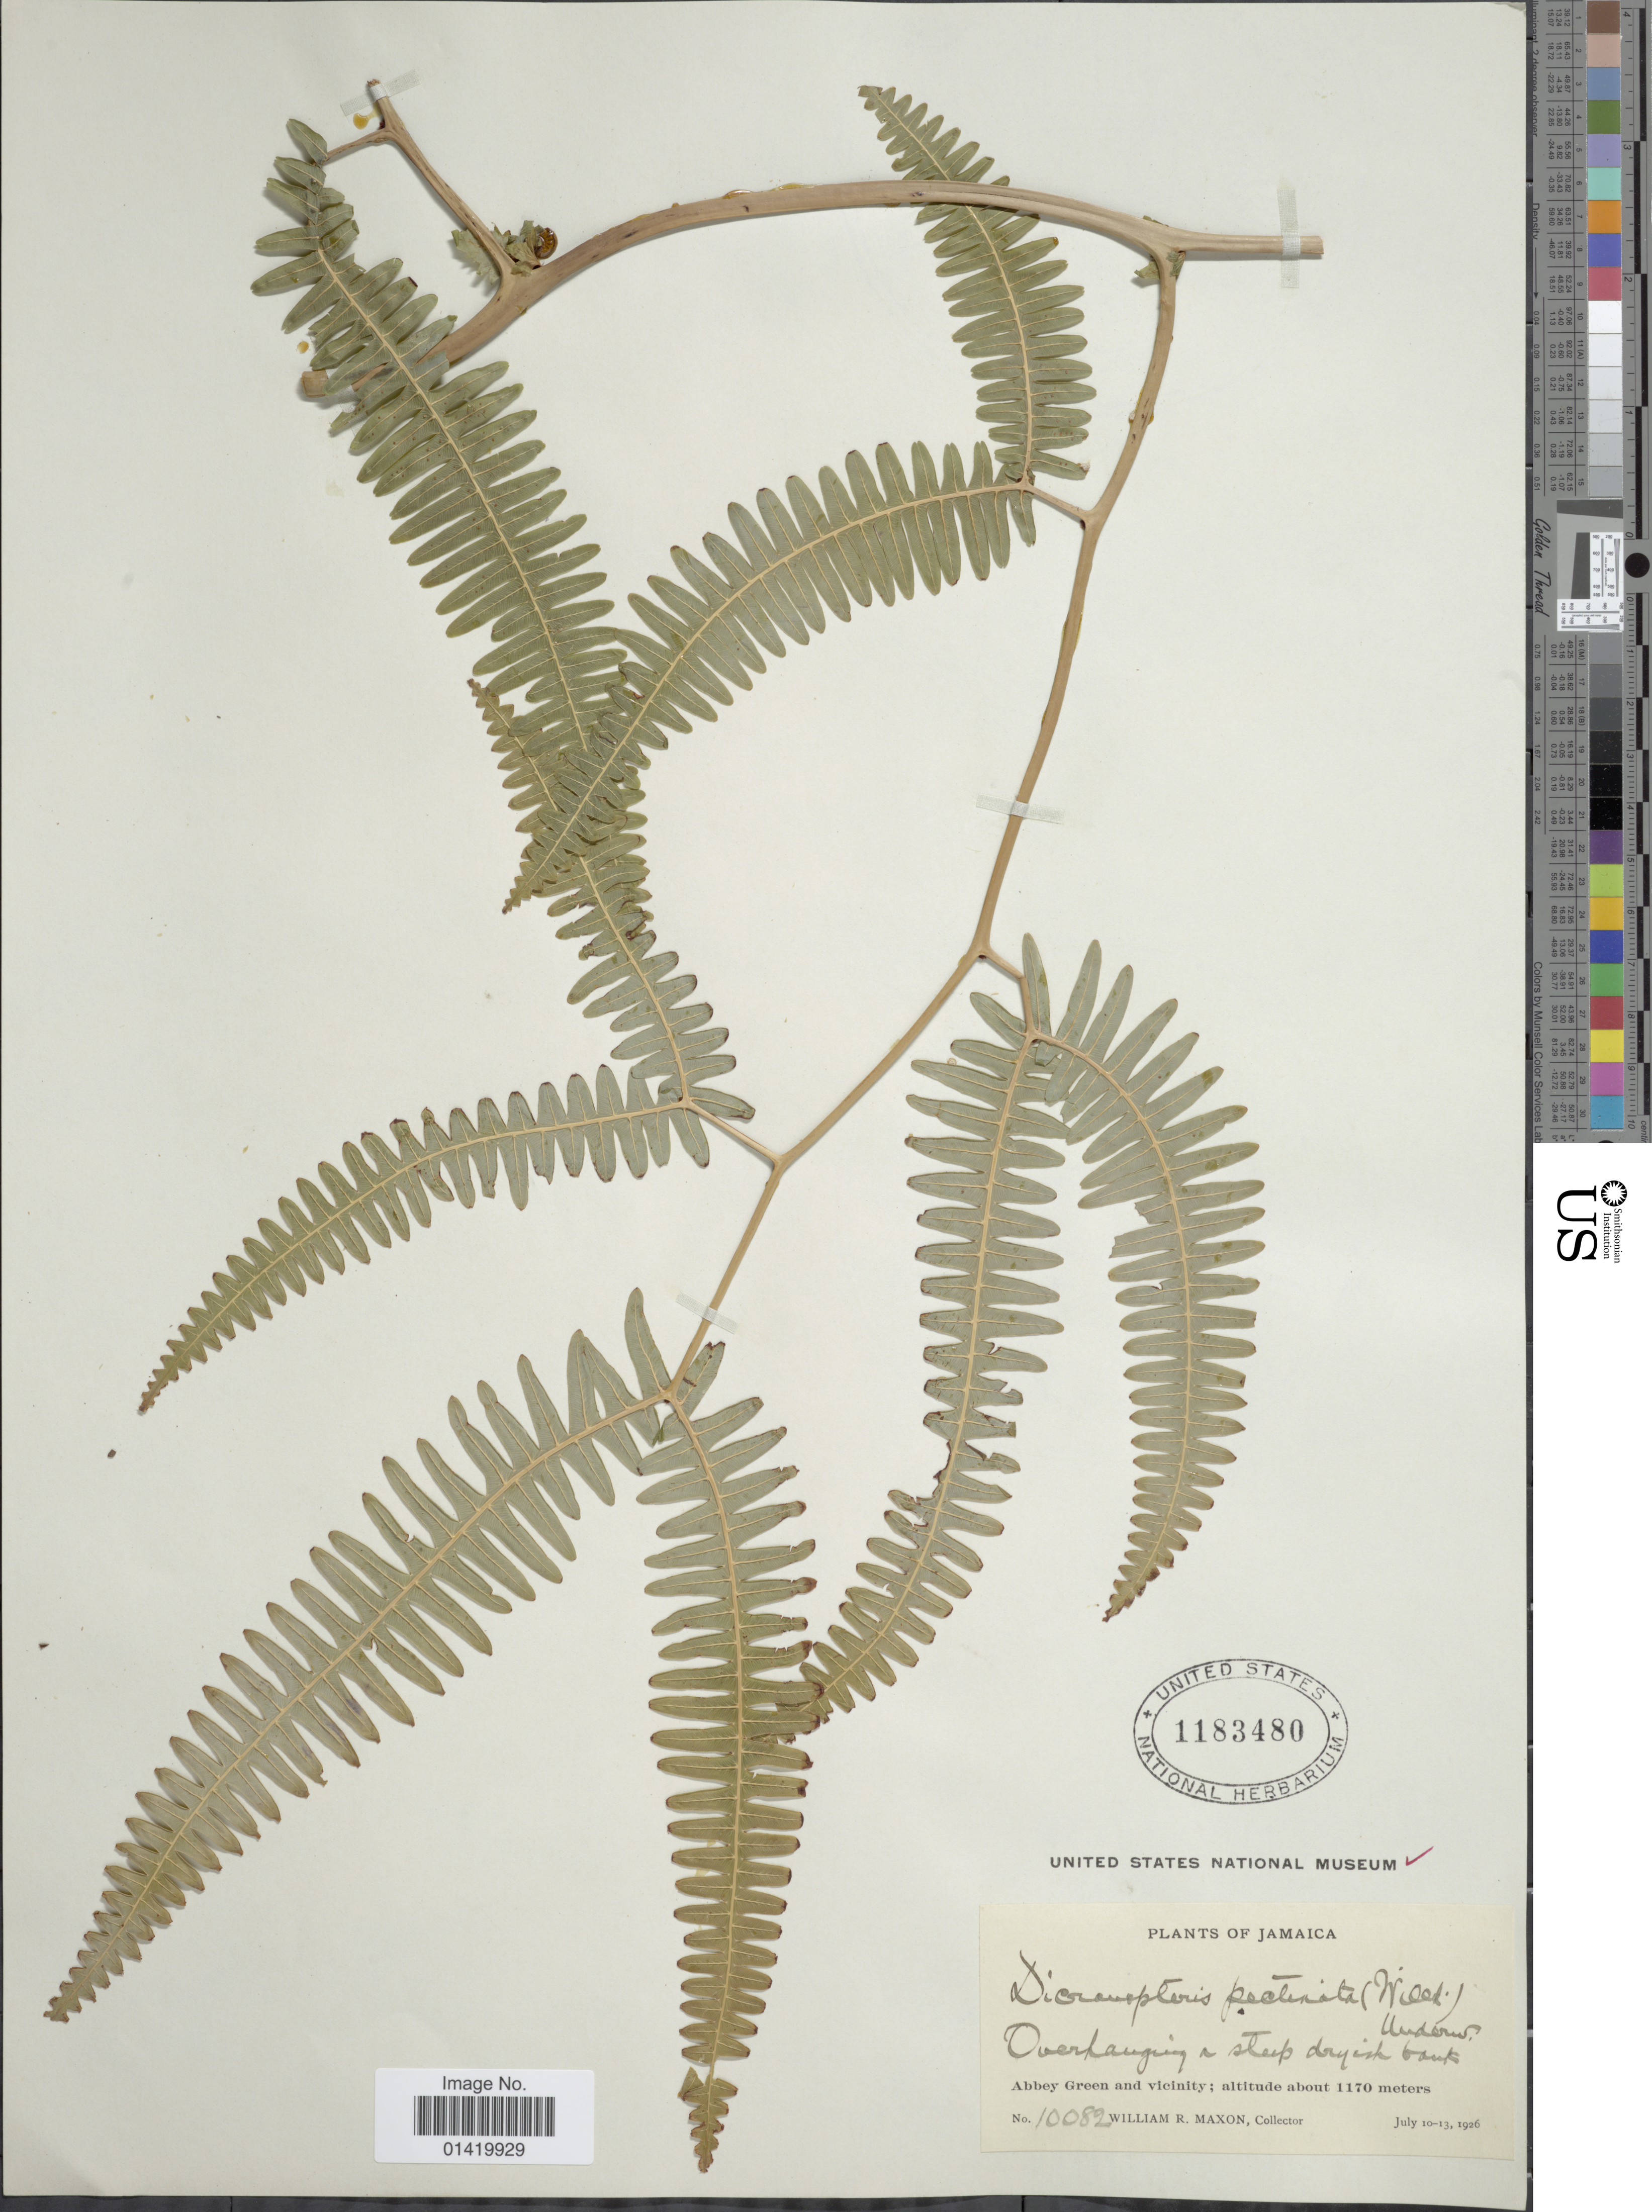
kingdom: Plantae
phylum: Tracheophyta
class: Polypodiopsida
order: Gleicheniales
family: Gleicheniaceae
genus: Gleichenella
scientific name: Gleichenella pectinata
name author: (Willd.) Ching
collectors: W. R. Maxon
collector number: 10082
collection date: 1926-07-10/1926-07-13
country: Jamaica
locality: Overhanging a steep dryish bank, Abbey Green and vicinity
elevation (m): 1170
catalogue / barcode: US 1183480